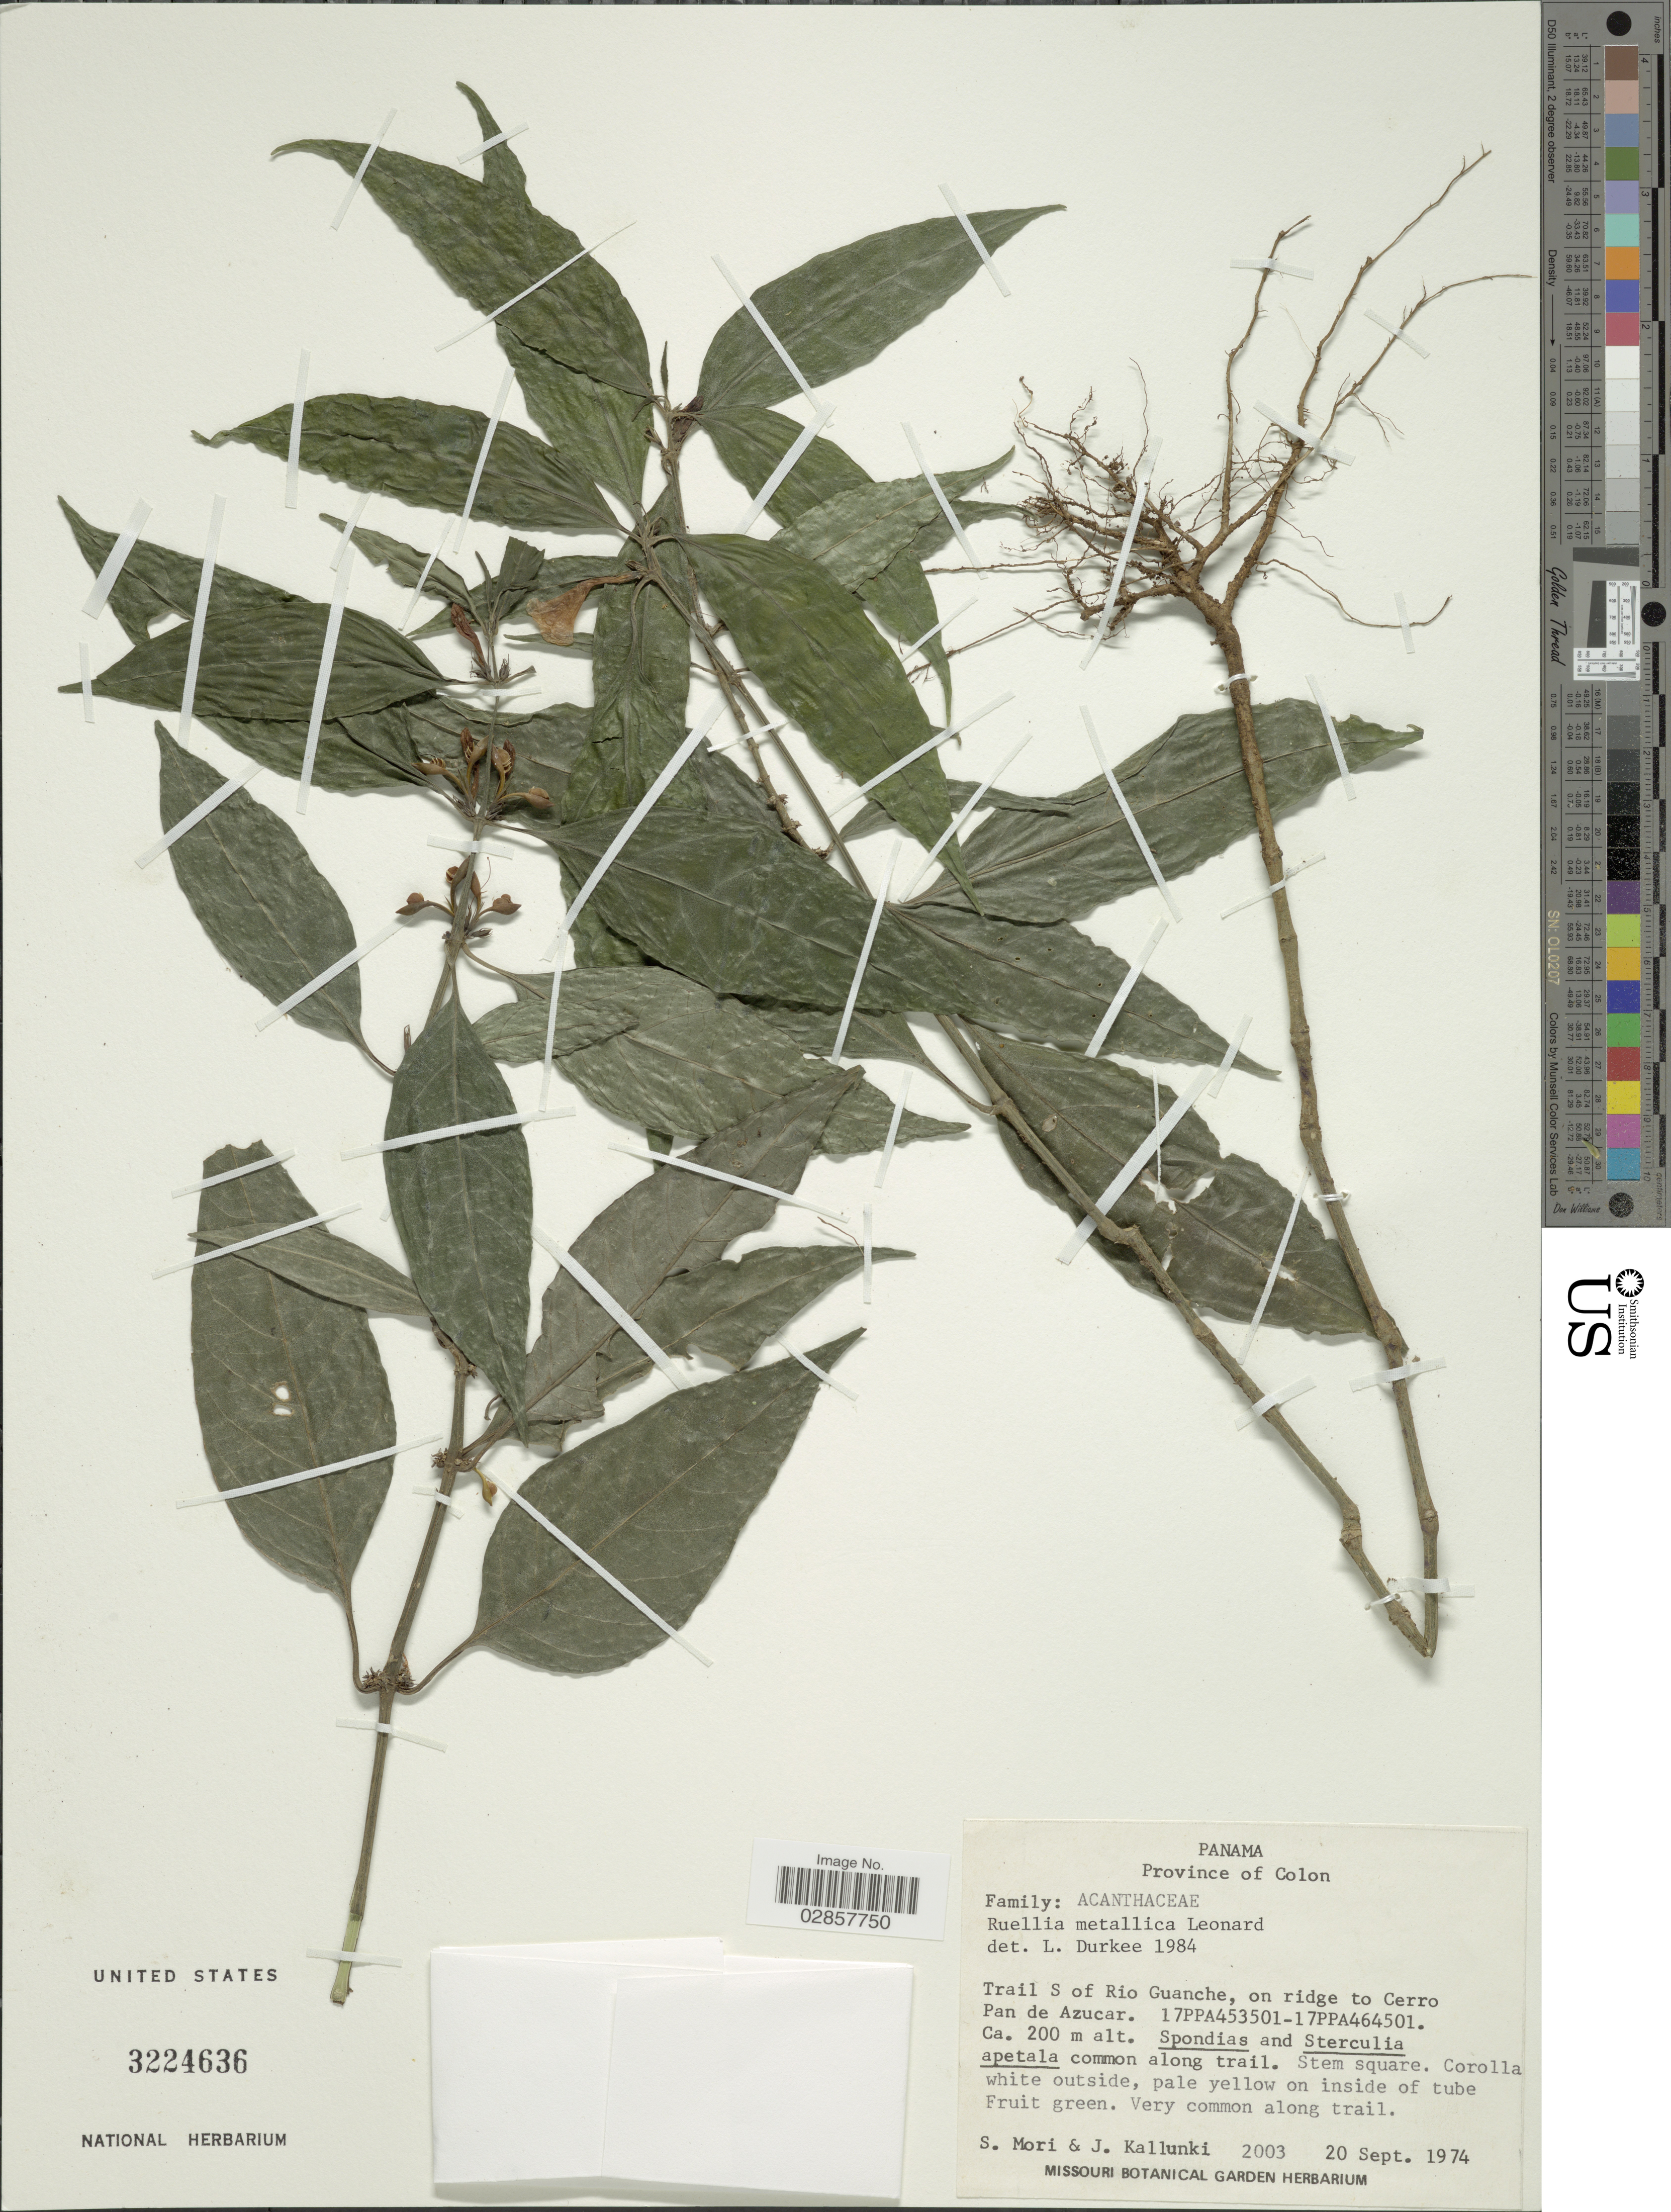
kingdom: Plantae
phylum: Tracheophyta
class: Magnoliopsida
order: Lamiales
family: Acanthaceae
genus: Ruellia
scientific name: Ruellia metallica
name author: Leonard in Standl.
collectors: S. Mori & J. Kallunki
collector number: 2003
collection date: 1974-09-20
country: Panama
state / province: Colón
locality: Trail S of Rio Guanche, on ridge to Cerro Pan de Azucar. 17PPA453501-17PPA464501.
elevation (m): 200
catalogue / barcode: US 3224636